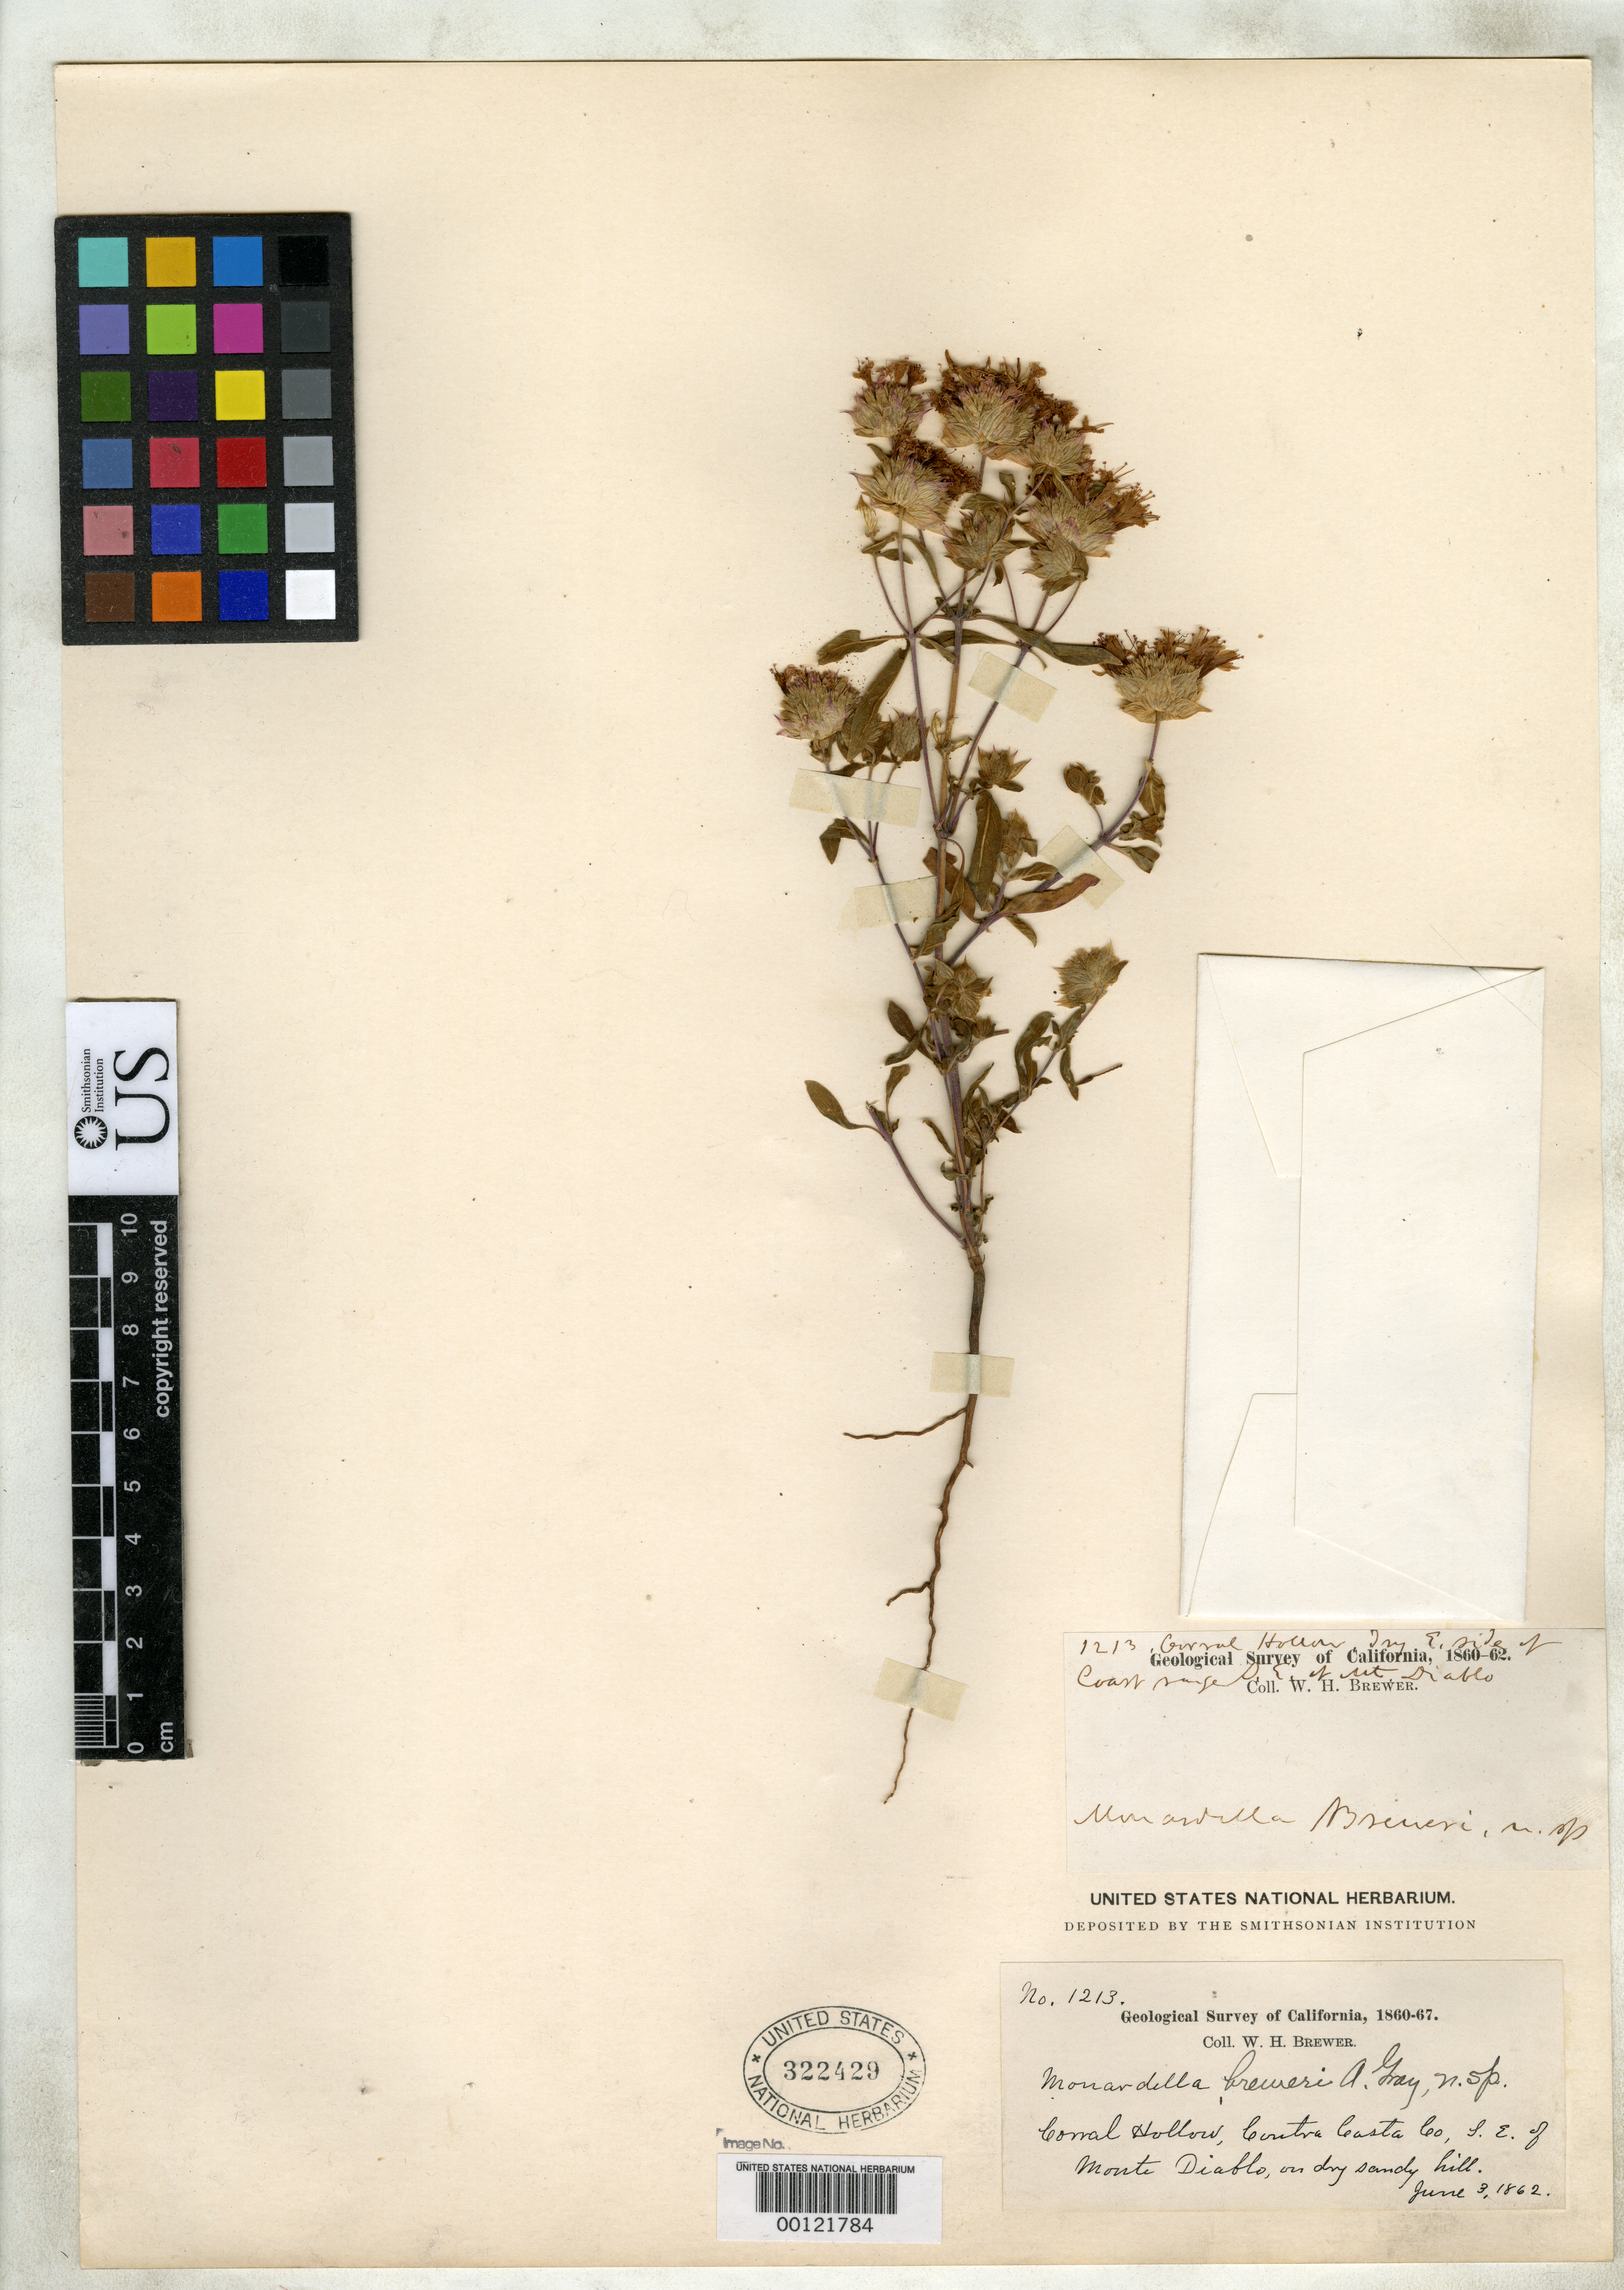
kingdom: Plantae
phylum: Tracheophyta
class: Magnoliopsida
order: Lamiales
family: Lamiaceae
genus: Monardella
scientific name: Monardella breweri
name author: A. Gray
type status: Isotype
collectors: W. H. Brewer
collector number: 1213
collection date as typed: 03 Jun 1862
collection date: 1862-06-03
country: United States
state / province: California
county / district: Contra Costa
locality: Corral Hollow, SE of Monte Diablo.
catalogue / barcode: US 322429